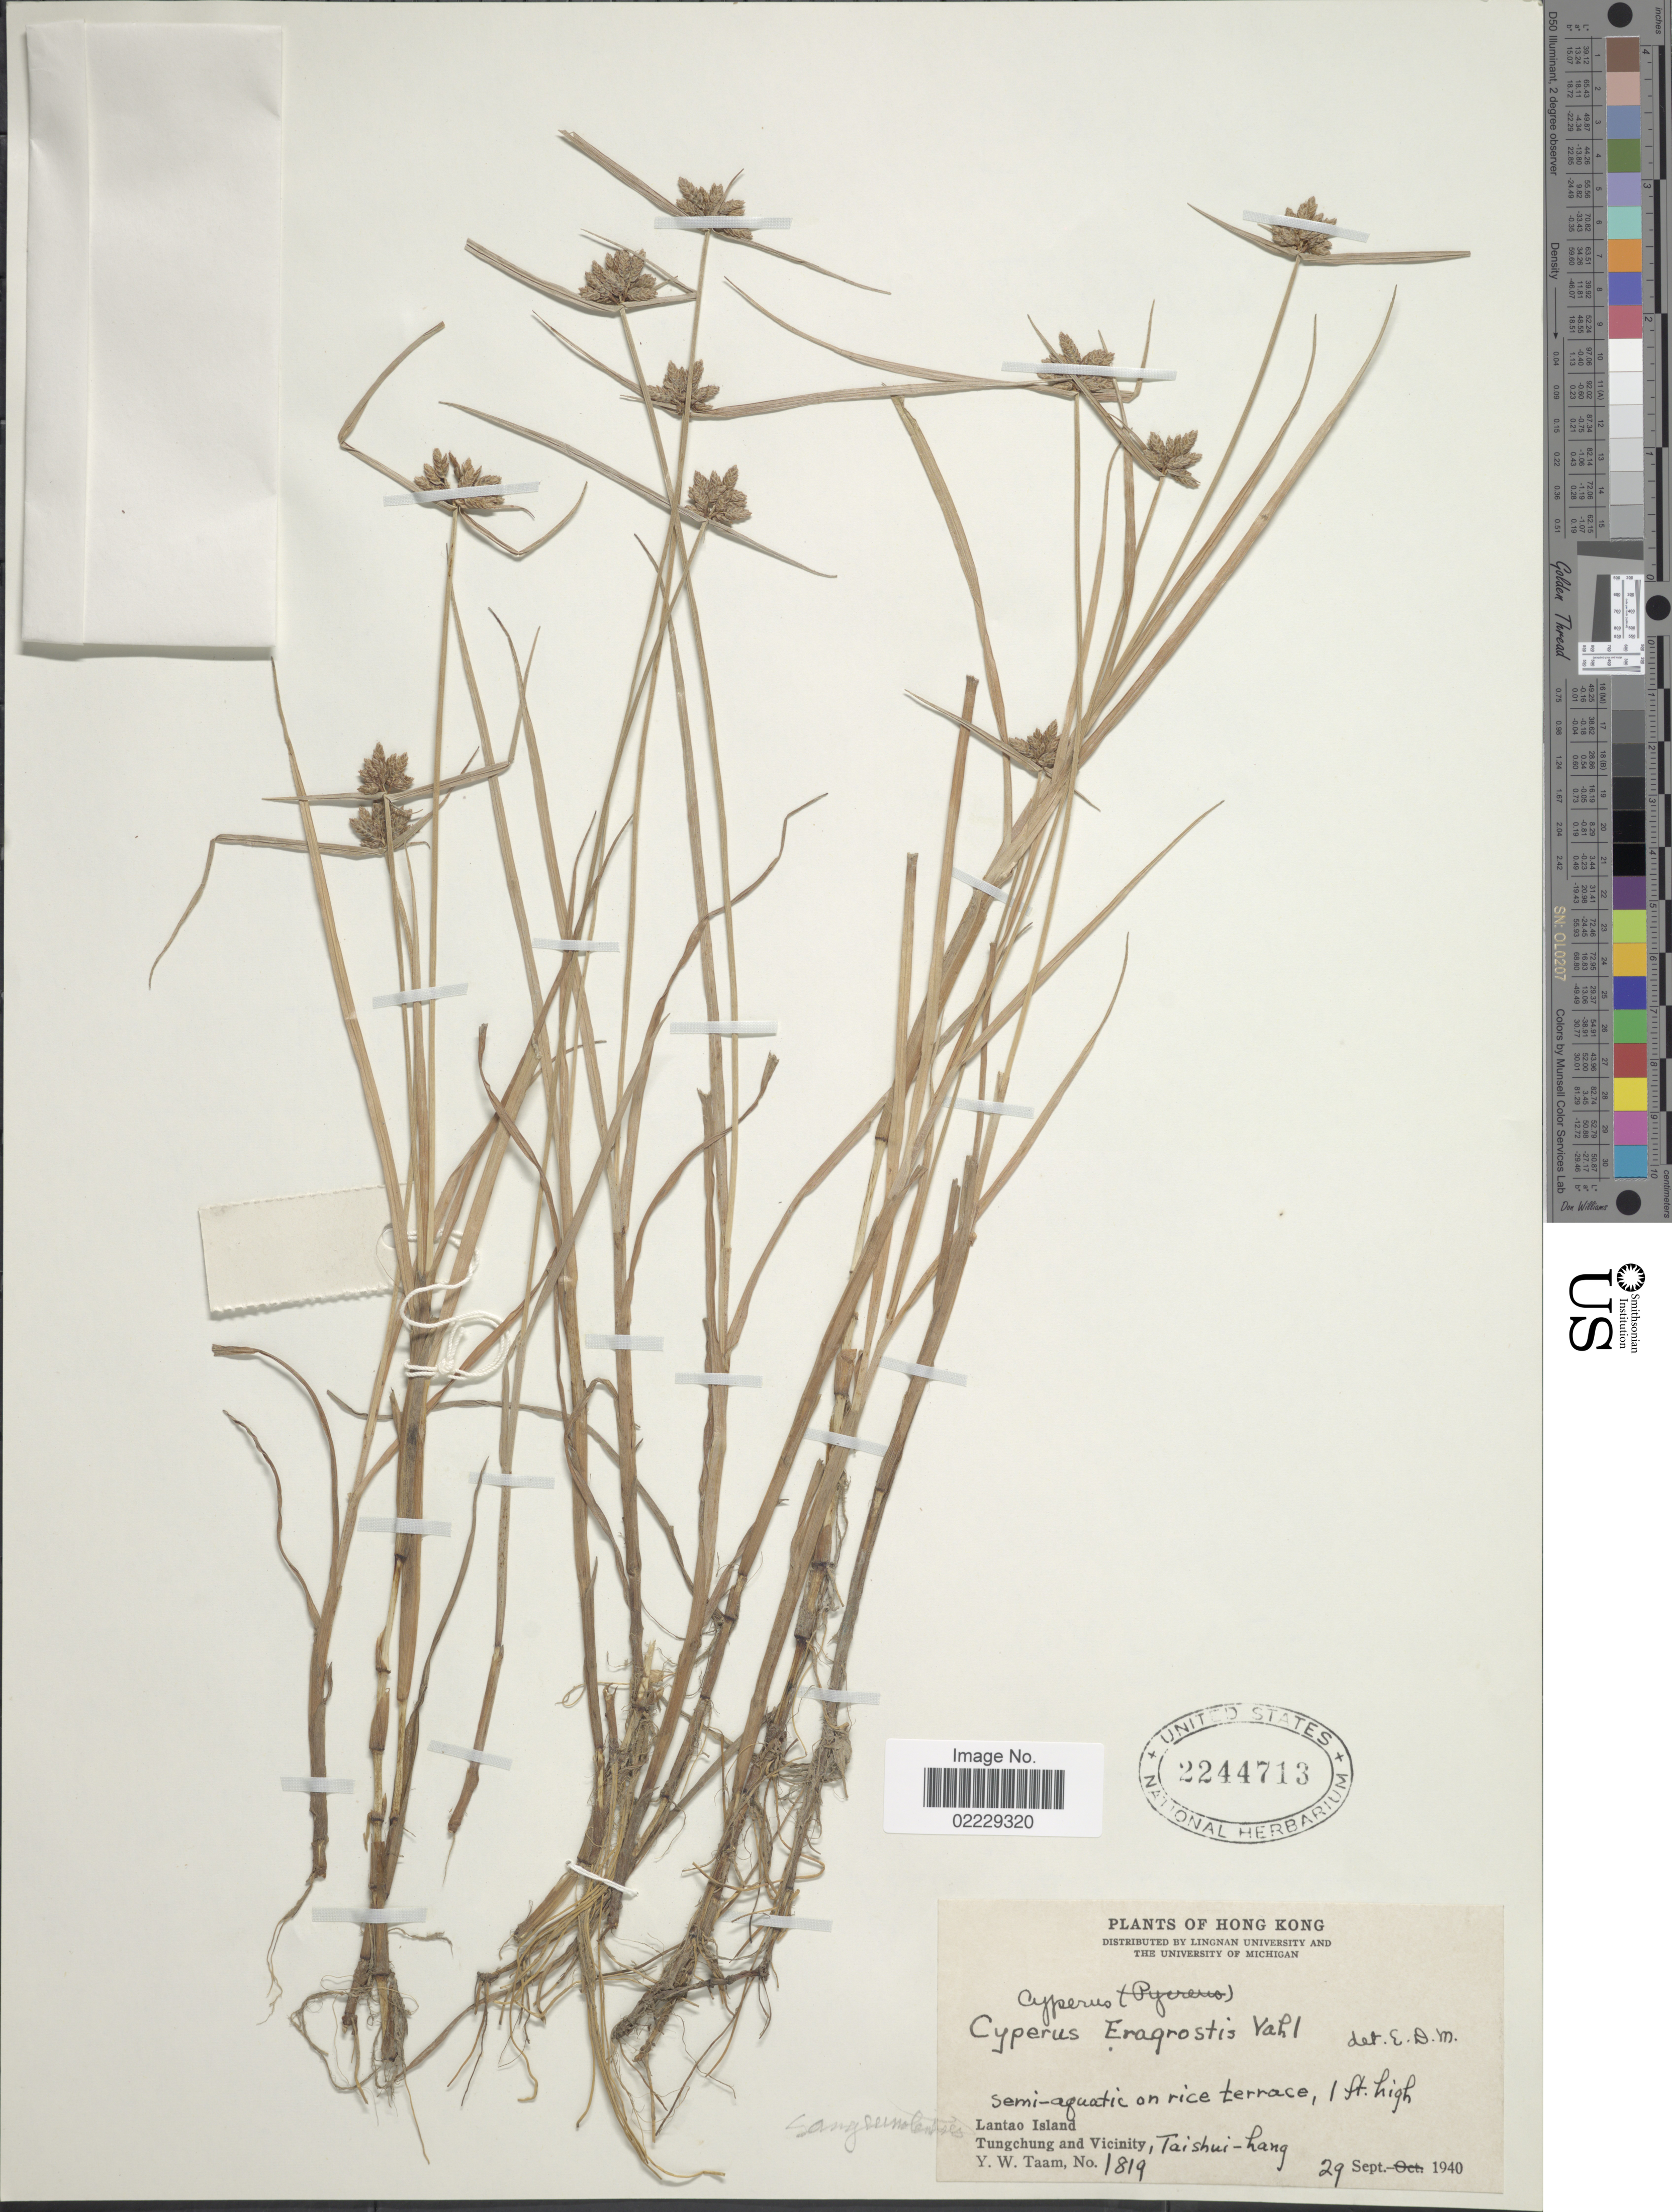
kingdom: Plantae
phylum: Tracheophyta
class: Liliopsida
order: Poales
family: Cyperaceae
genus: Cyperus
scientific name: Cyperus sanguinolentus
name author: Vahl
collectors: Y. W. Taam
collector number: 1819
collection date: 1940-09-29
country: China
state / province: Hong Kong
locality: Lantao Island, Tungchung and Vicinity, Taishui-hang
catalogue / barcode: US 2244713